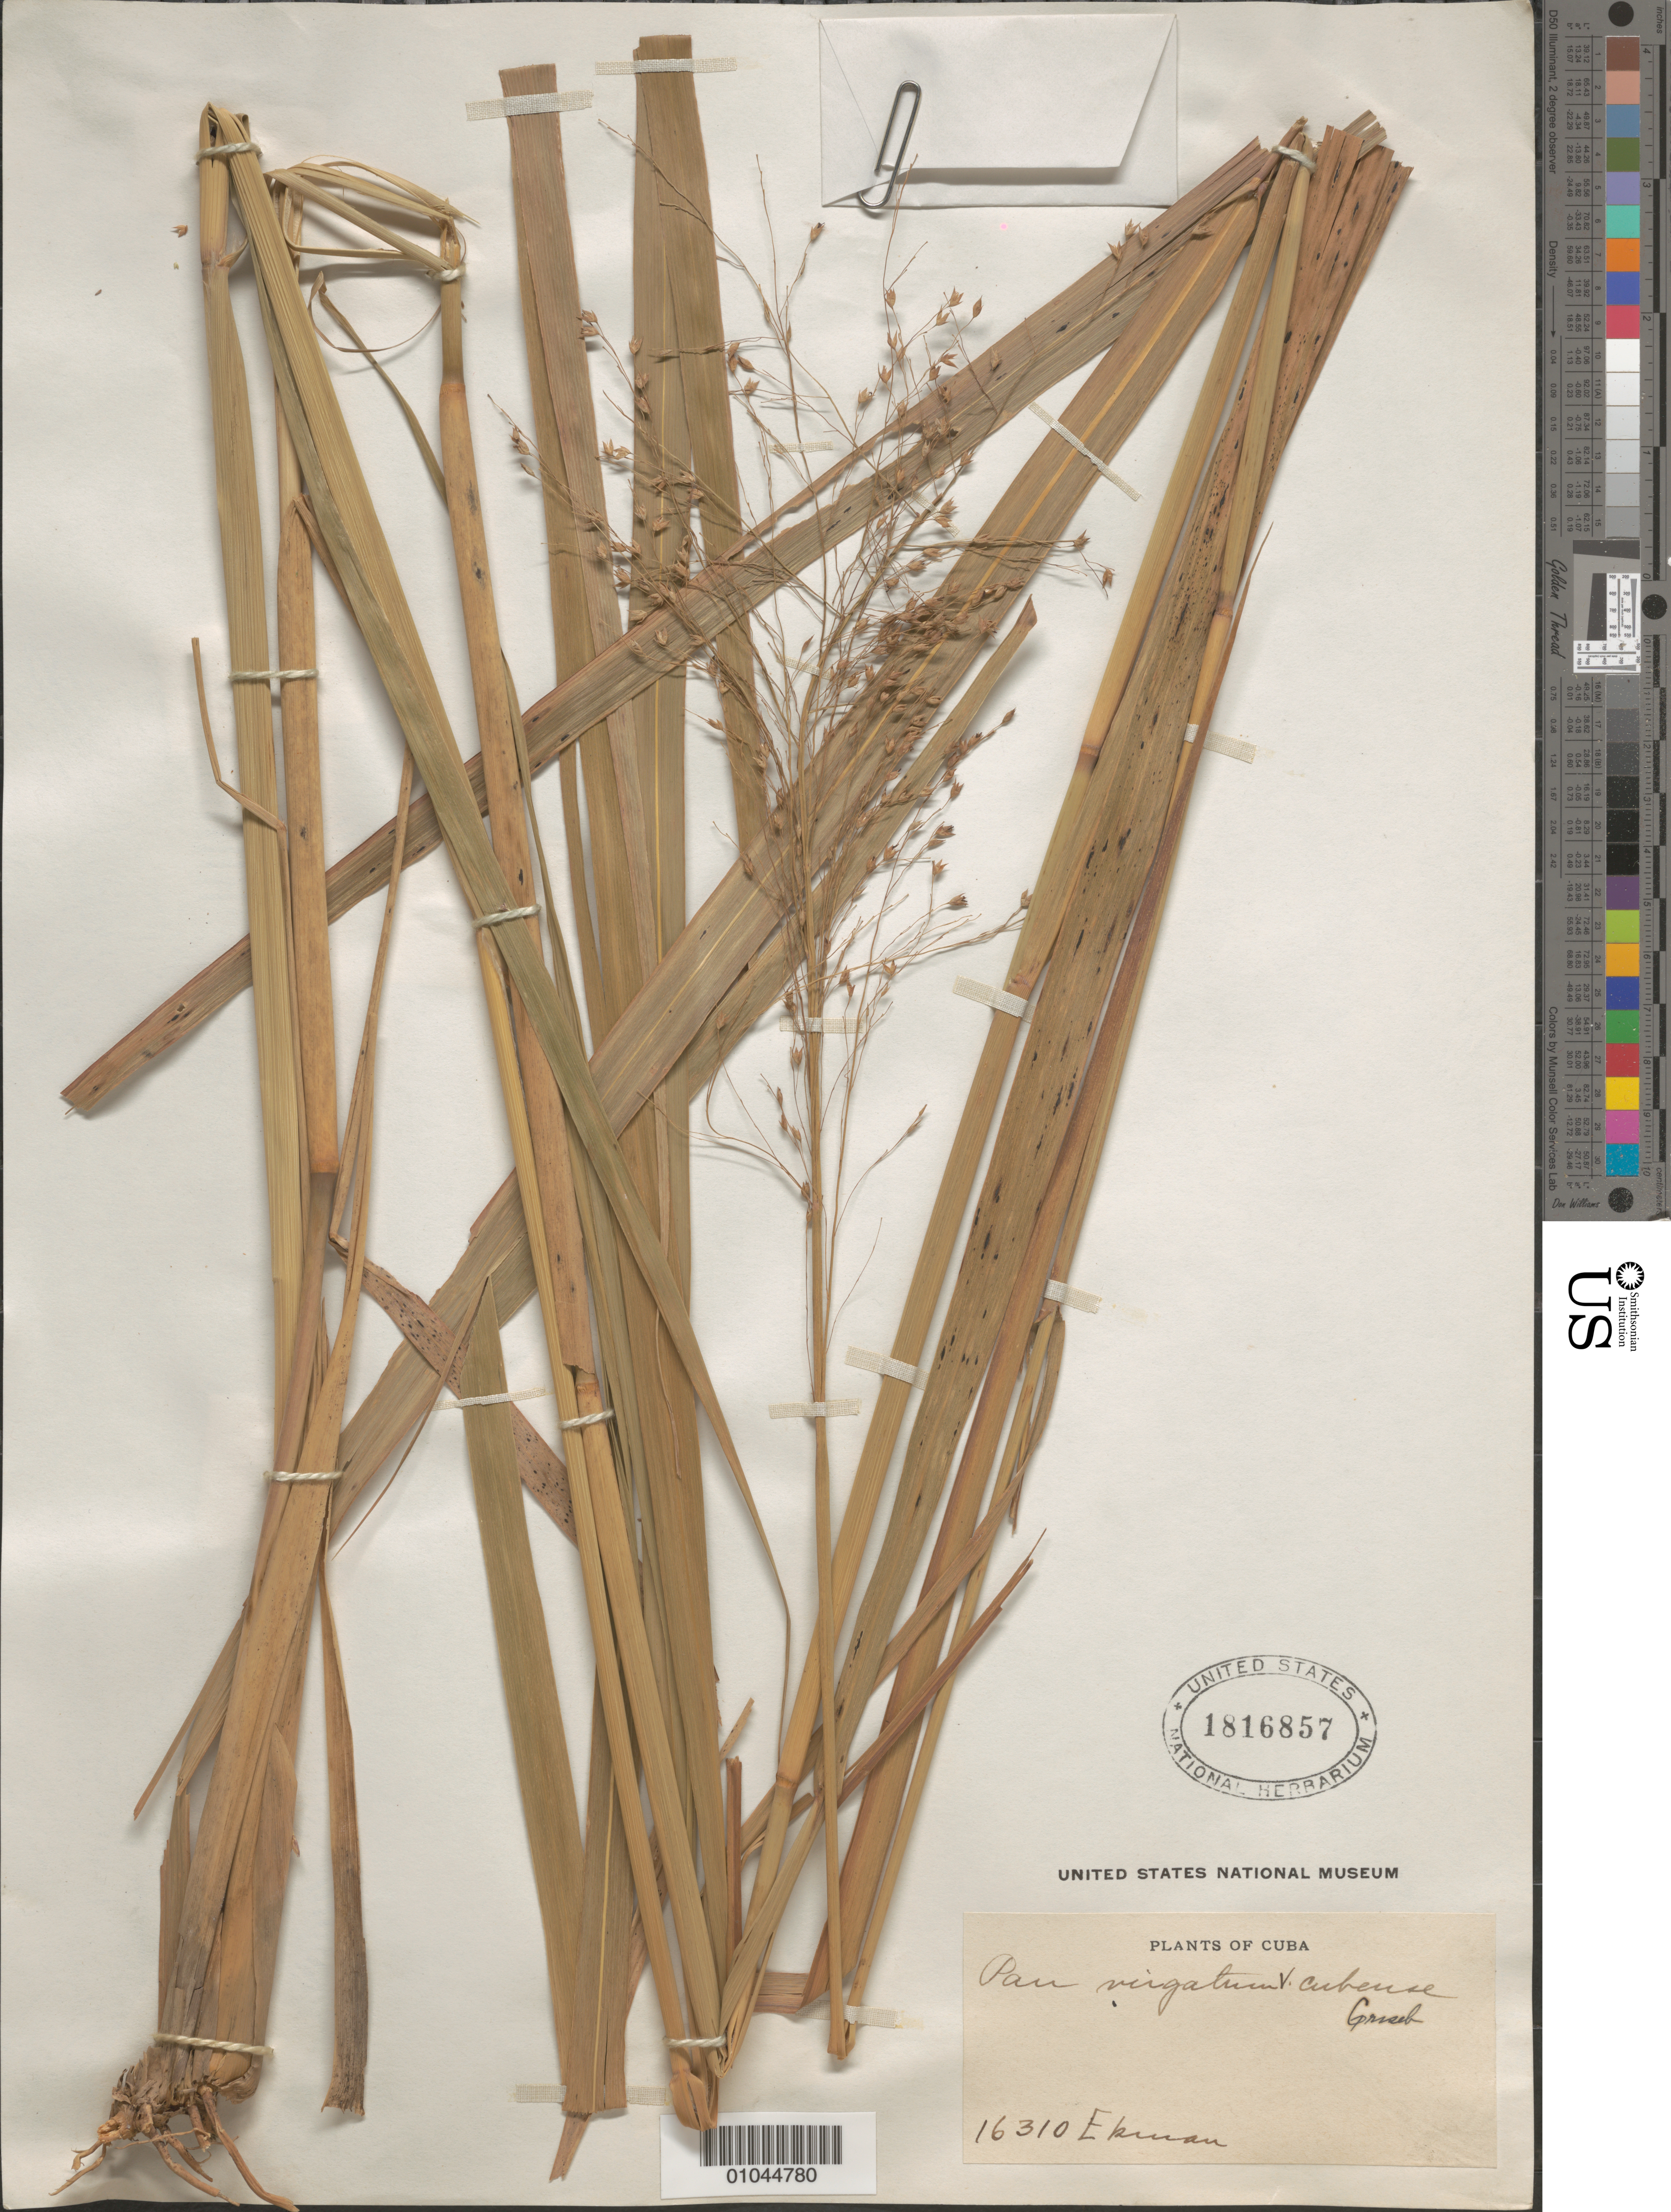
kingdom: Plantae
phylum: Tracheophyta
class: Liliopsida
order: Poales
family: Poaceae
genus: Panicum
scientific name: Panicum virgatum var. cubense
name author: Griseb.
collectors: E. L. Ekman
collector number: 16310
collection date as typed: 18 Feb 1923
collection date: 1923-02-18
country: Cuba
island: Cuba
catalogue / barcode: US 1816857